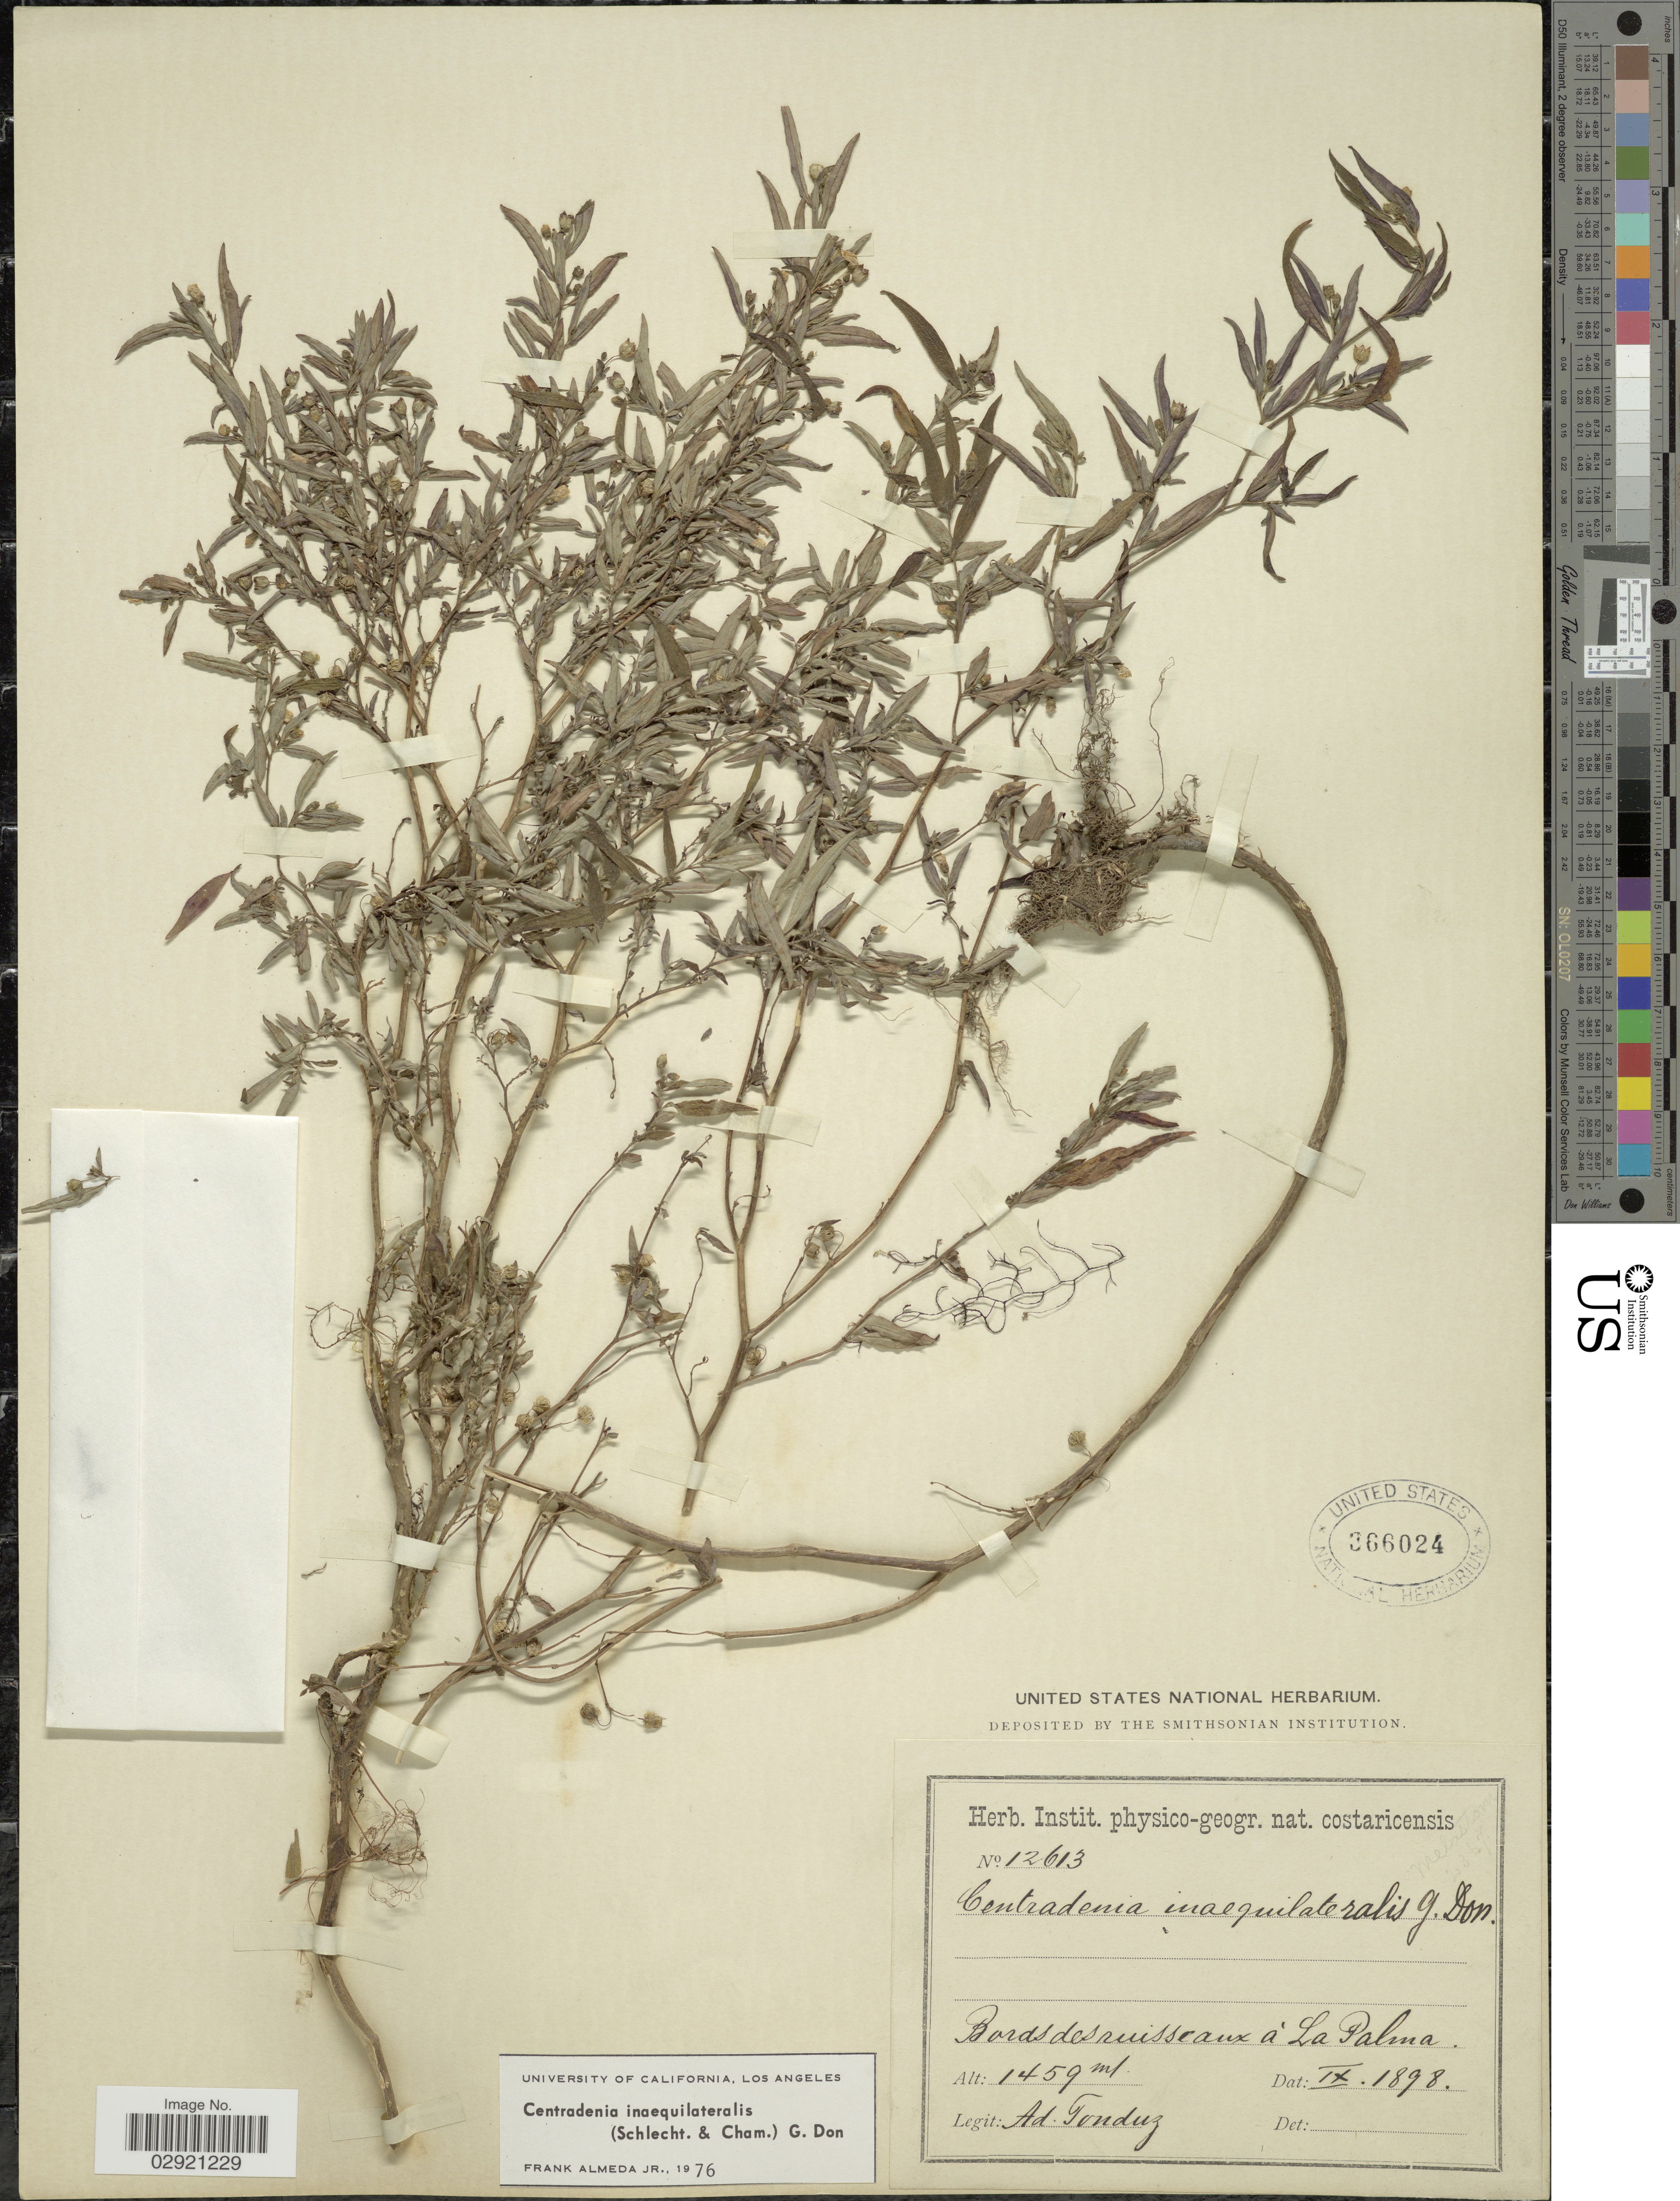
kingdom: Plantae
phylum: Tracheophyta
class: Magnoliopsida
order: Myrtales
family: Melastomataceae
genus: Centradenia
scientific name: Centradenia inaequilateralis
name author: (Gleason) G. Don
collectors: A. Tonduz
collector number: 12613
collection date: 1898-09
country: Costa Rica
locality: Bords des ruisseaux à La Palma.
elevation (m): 1459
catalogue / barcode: US 366024